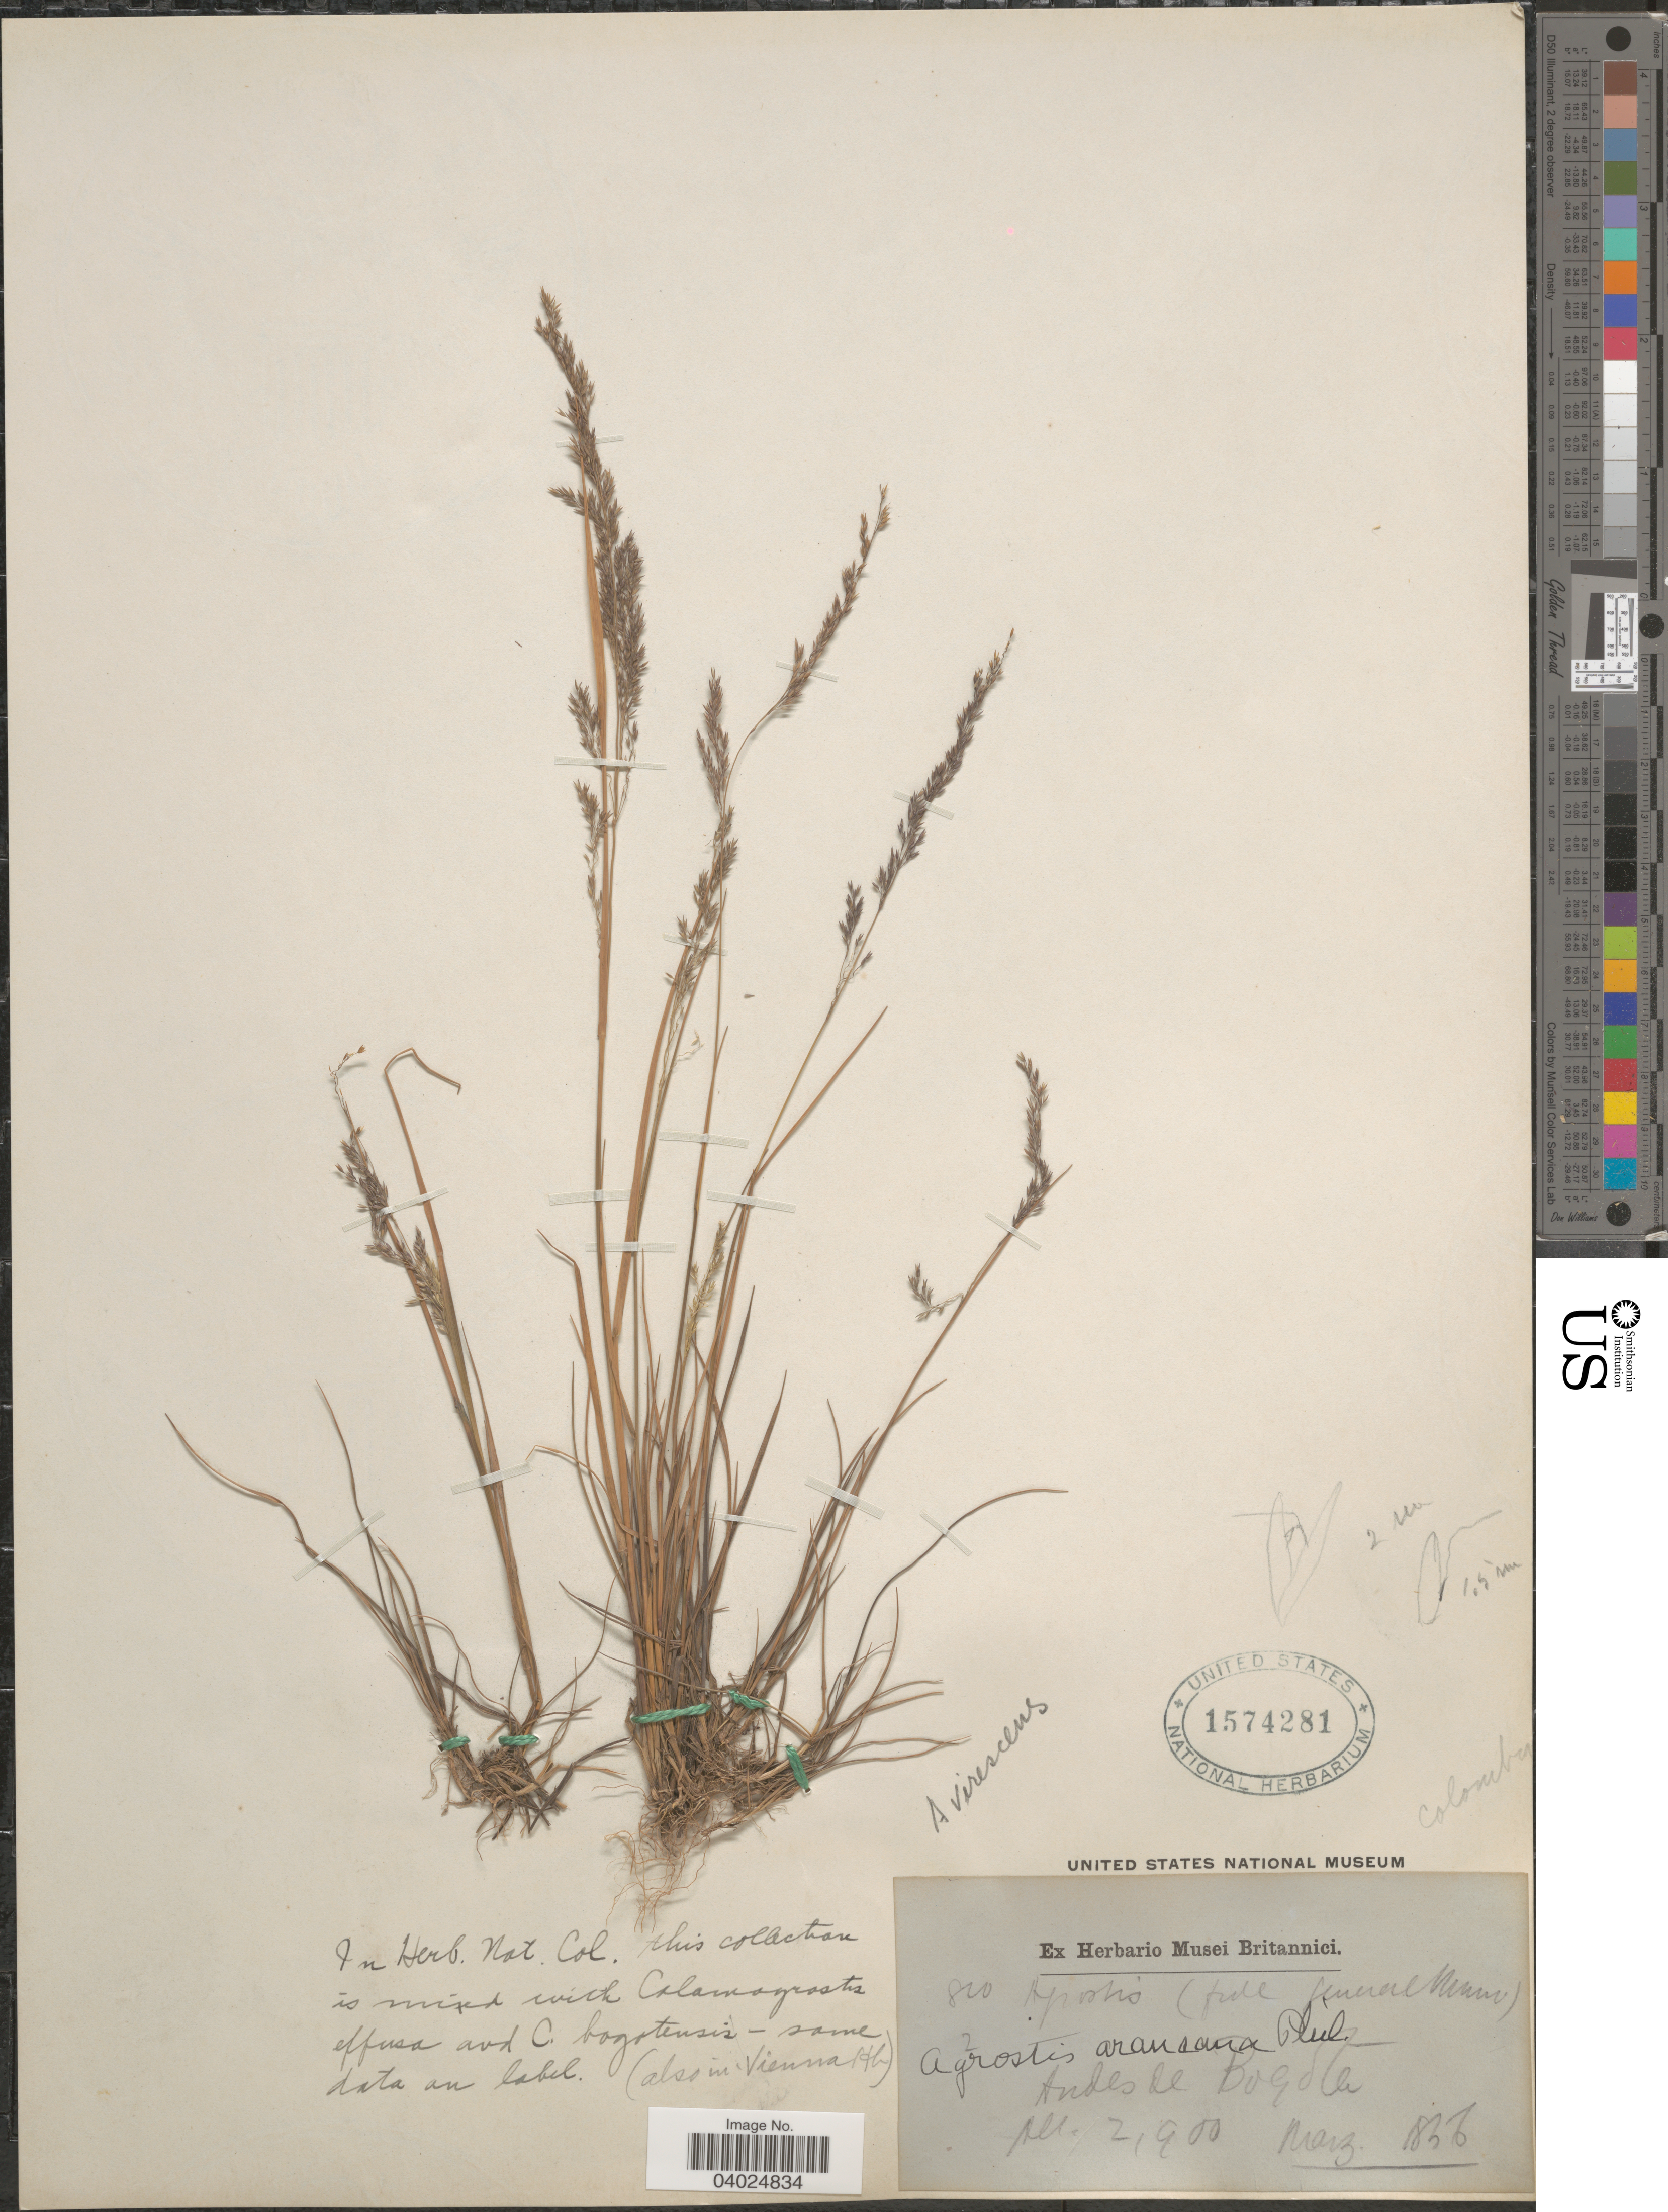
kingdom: Plantae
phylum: Tracheophyta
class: Liliopsida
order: Poales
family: Poaceae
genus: Agrostis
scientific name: Agrostis tolucensis Kunth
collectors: ex herb. Musei Britannici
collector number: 810*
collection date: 1856-03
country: Colombia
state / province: Bogota D.C.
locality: Andes de Bogota.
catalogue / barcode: US 1574281